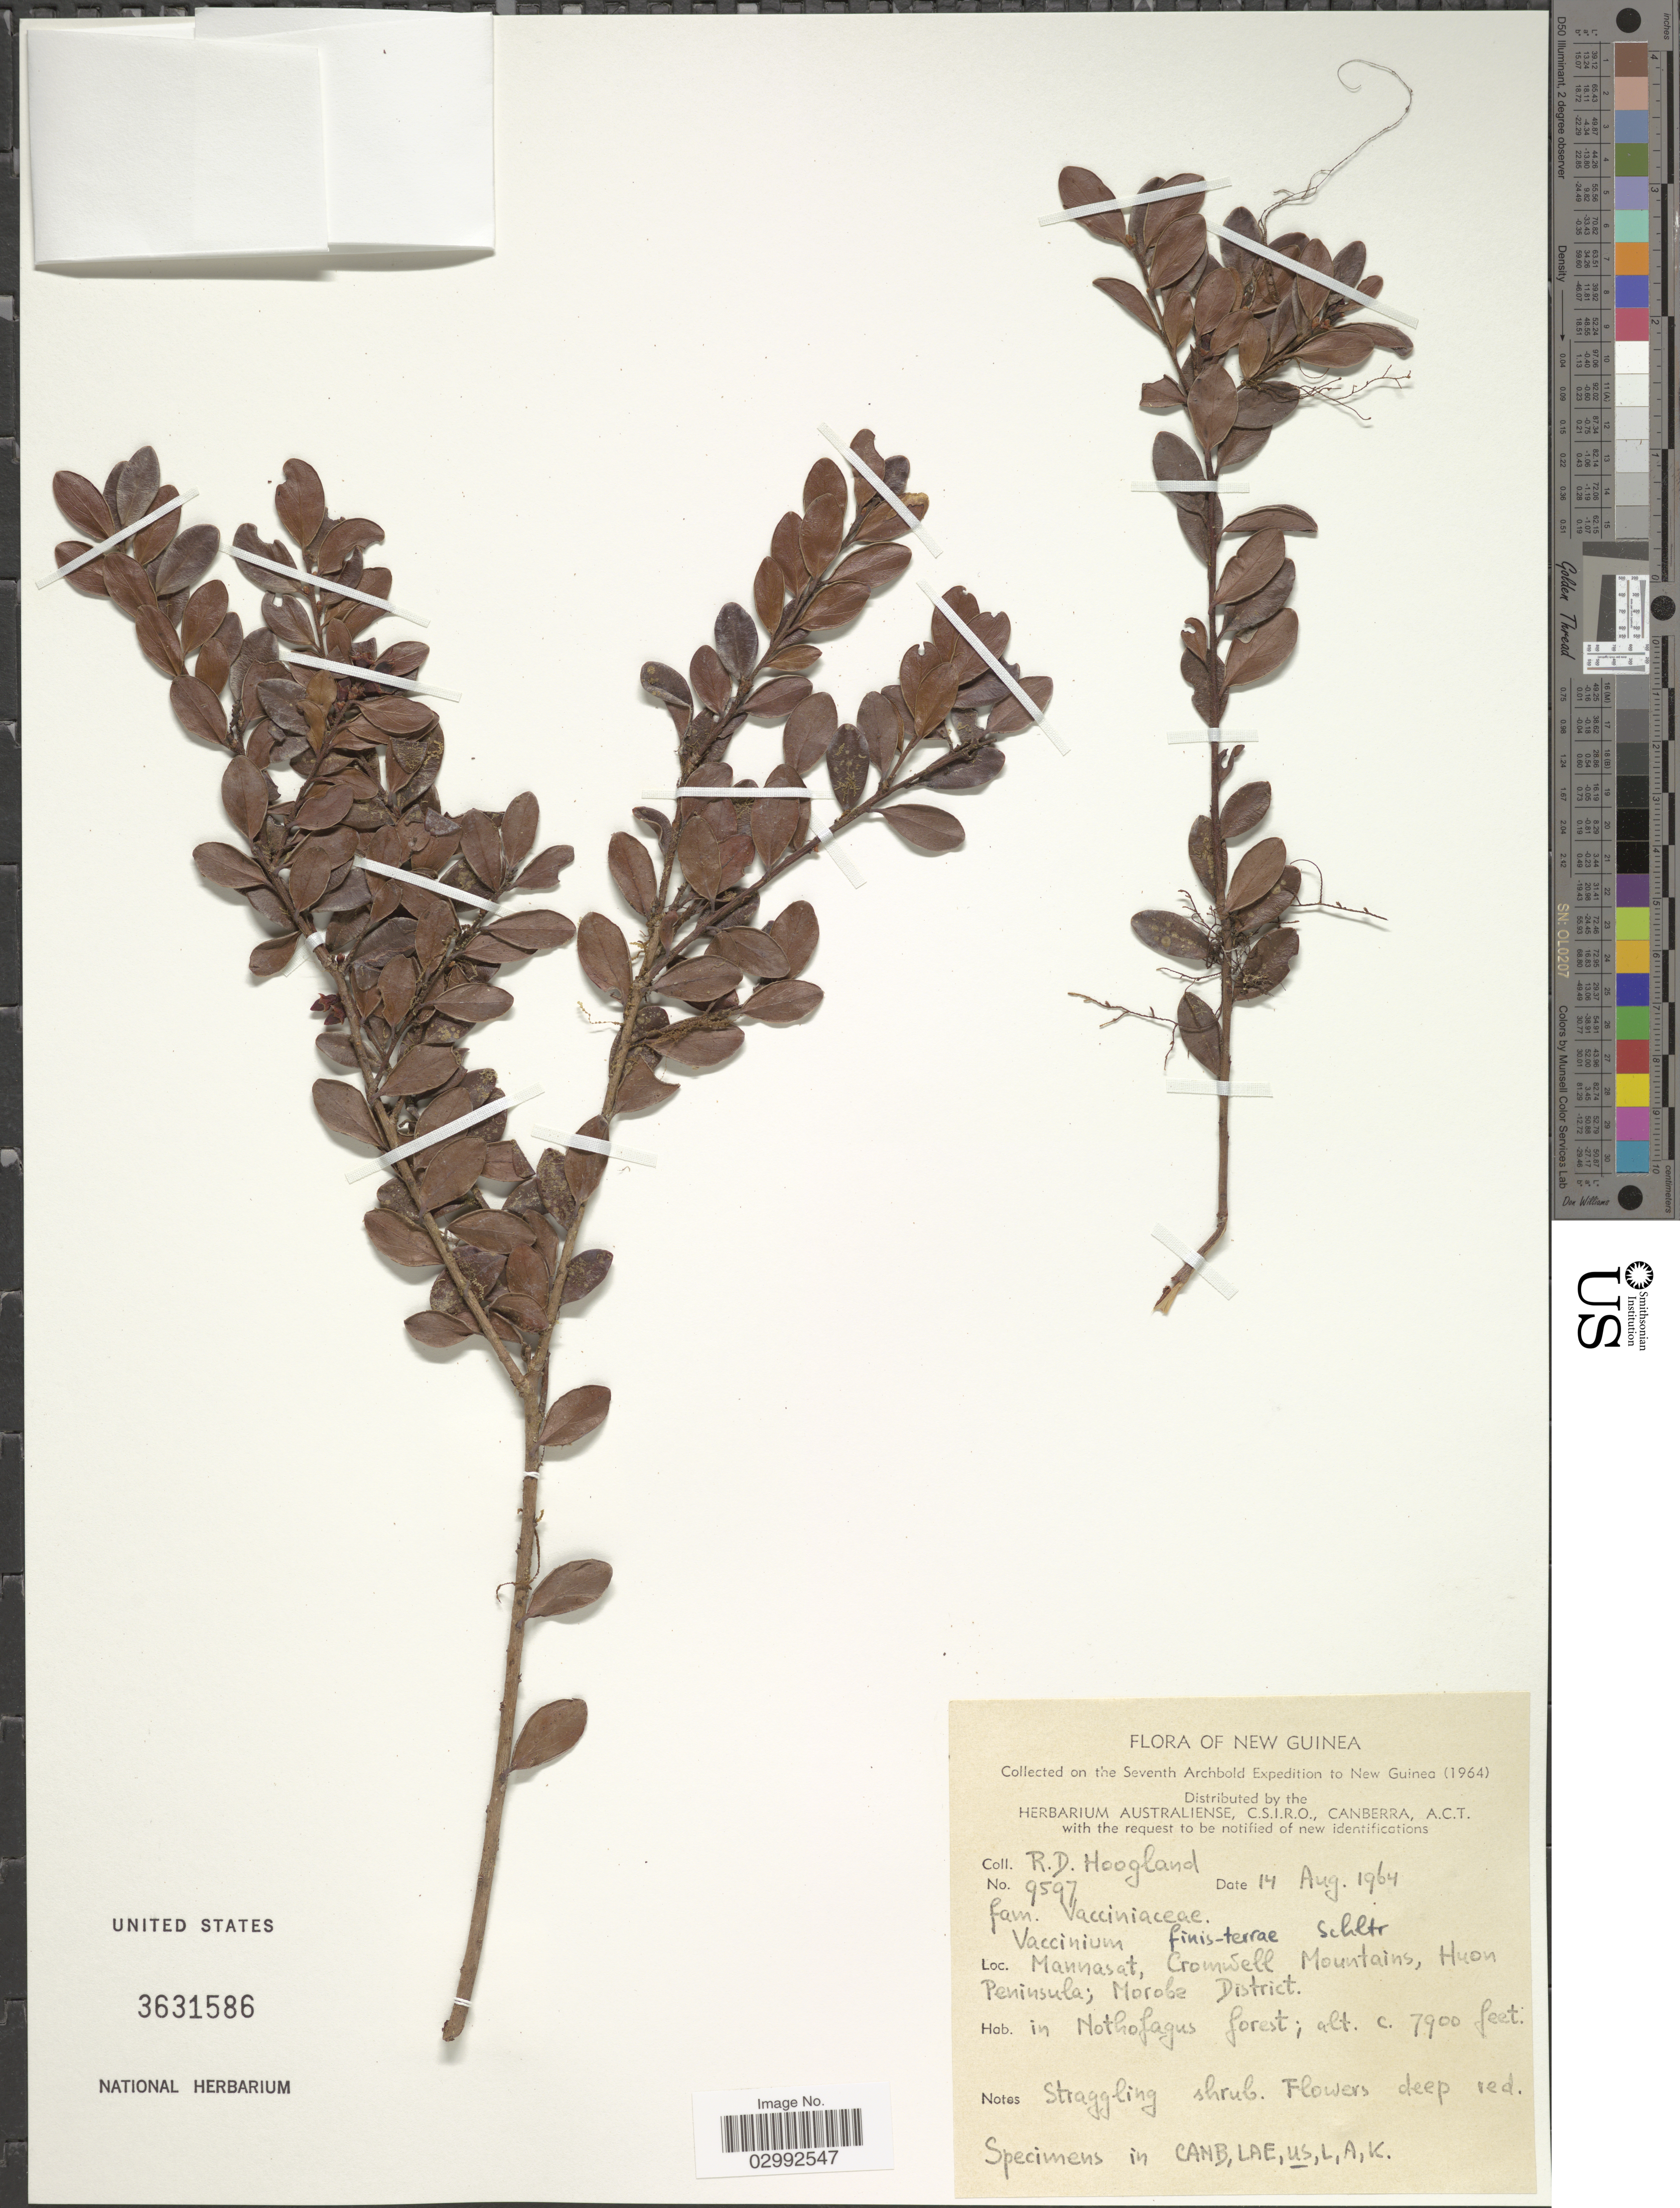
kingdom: Plantae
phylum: Tracheophyta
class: Magnoliopsida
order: Ericales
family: Ericaceae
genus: Vaccinium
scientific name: Vaccinium finisterrae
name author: Schltr.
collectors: R. D. Hoogland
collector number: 9597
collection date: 1964-08-14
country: Papua New Guinea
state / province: Morobe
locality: New Guinea, Mannasat, Cromwell Mountains, Huon Peninsula; Morobe District.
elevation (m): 2408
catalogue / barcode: US 3631586